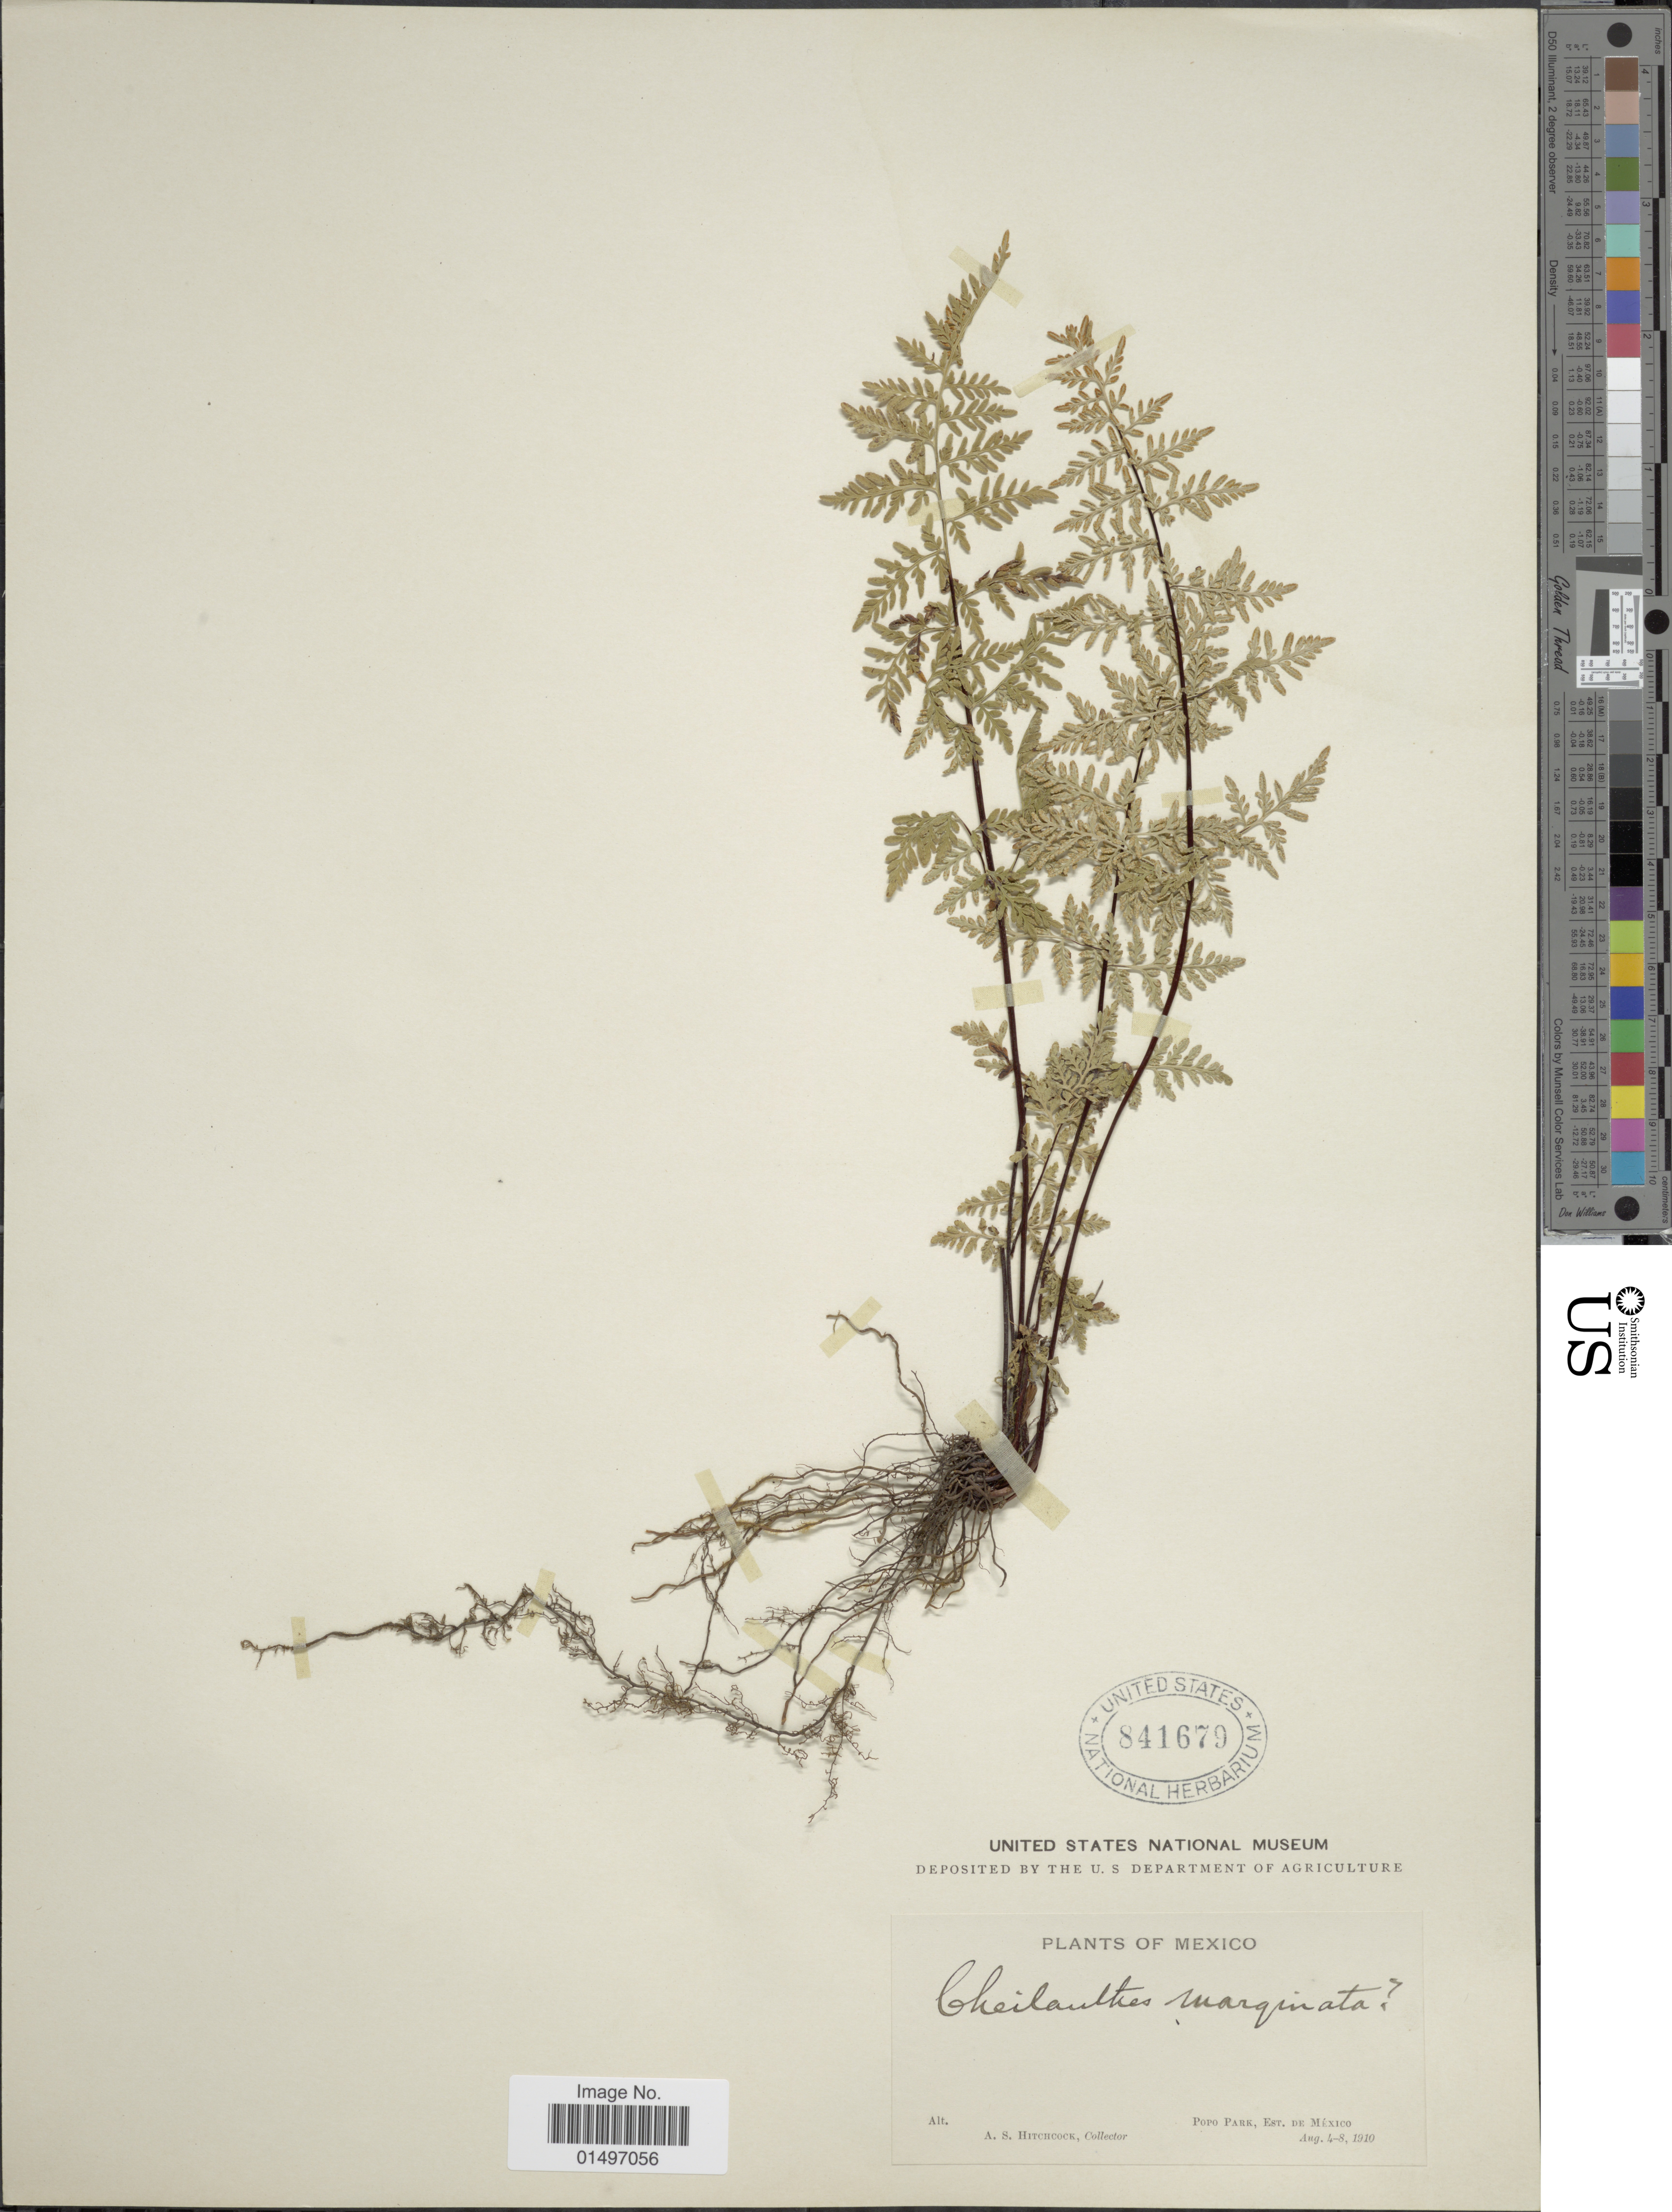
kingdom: Plantae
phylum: Tracheophyta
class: Polypodiopsida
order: Polypodiales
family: Pteridaceae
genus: Gaga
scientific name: Gaga hirsuta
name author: (Link) Fay W. Li & Windham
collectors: A. S. Hitchcock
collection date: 1910-08-04/1910-08-08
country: Mexico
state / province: México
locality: Mexico, Pop Park, Est. de Mexico.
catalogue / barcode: US 841679